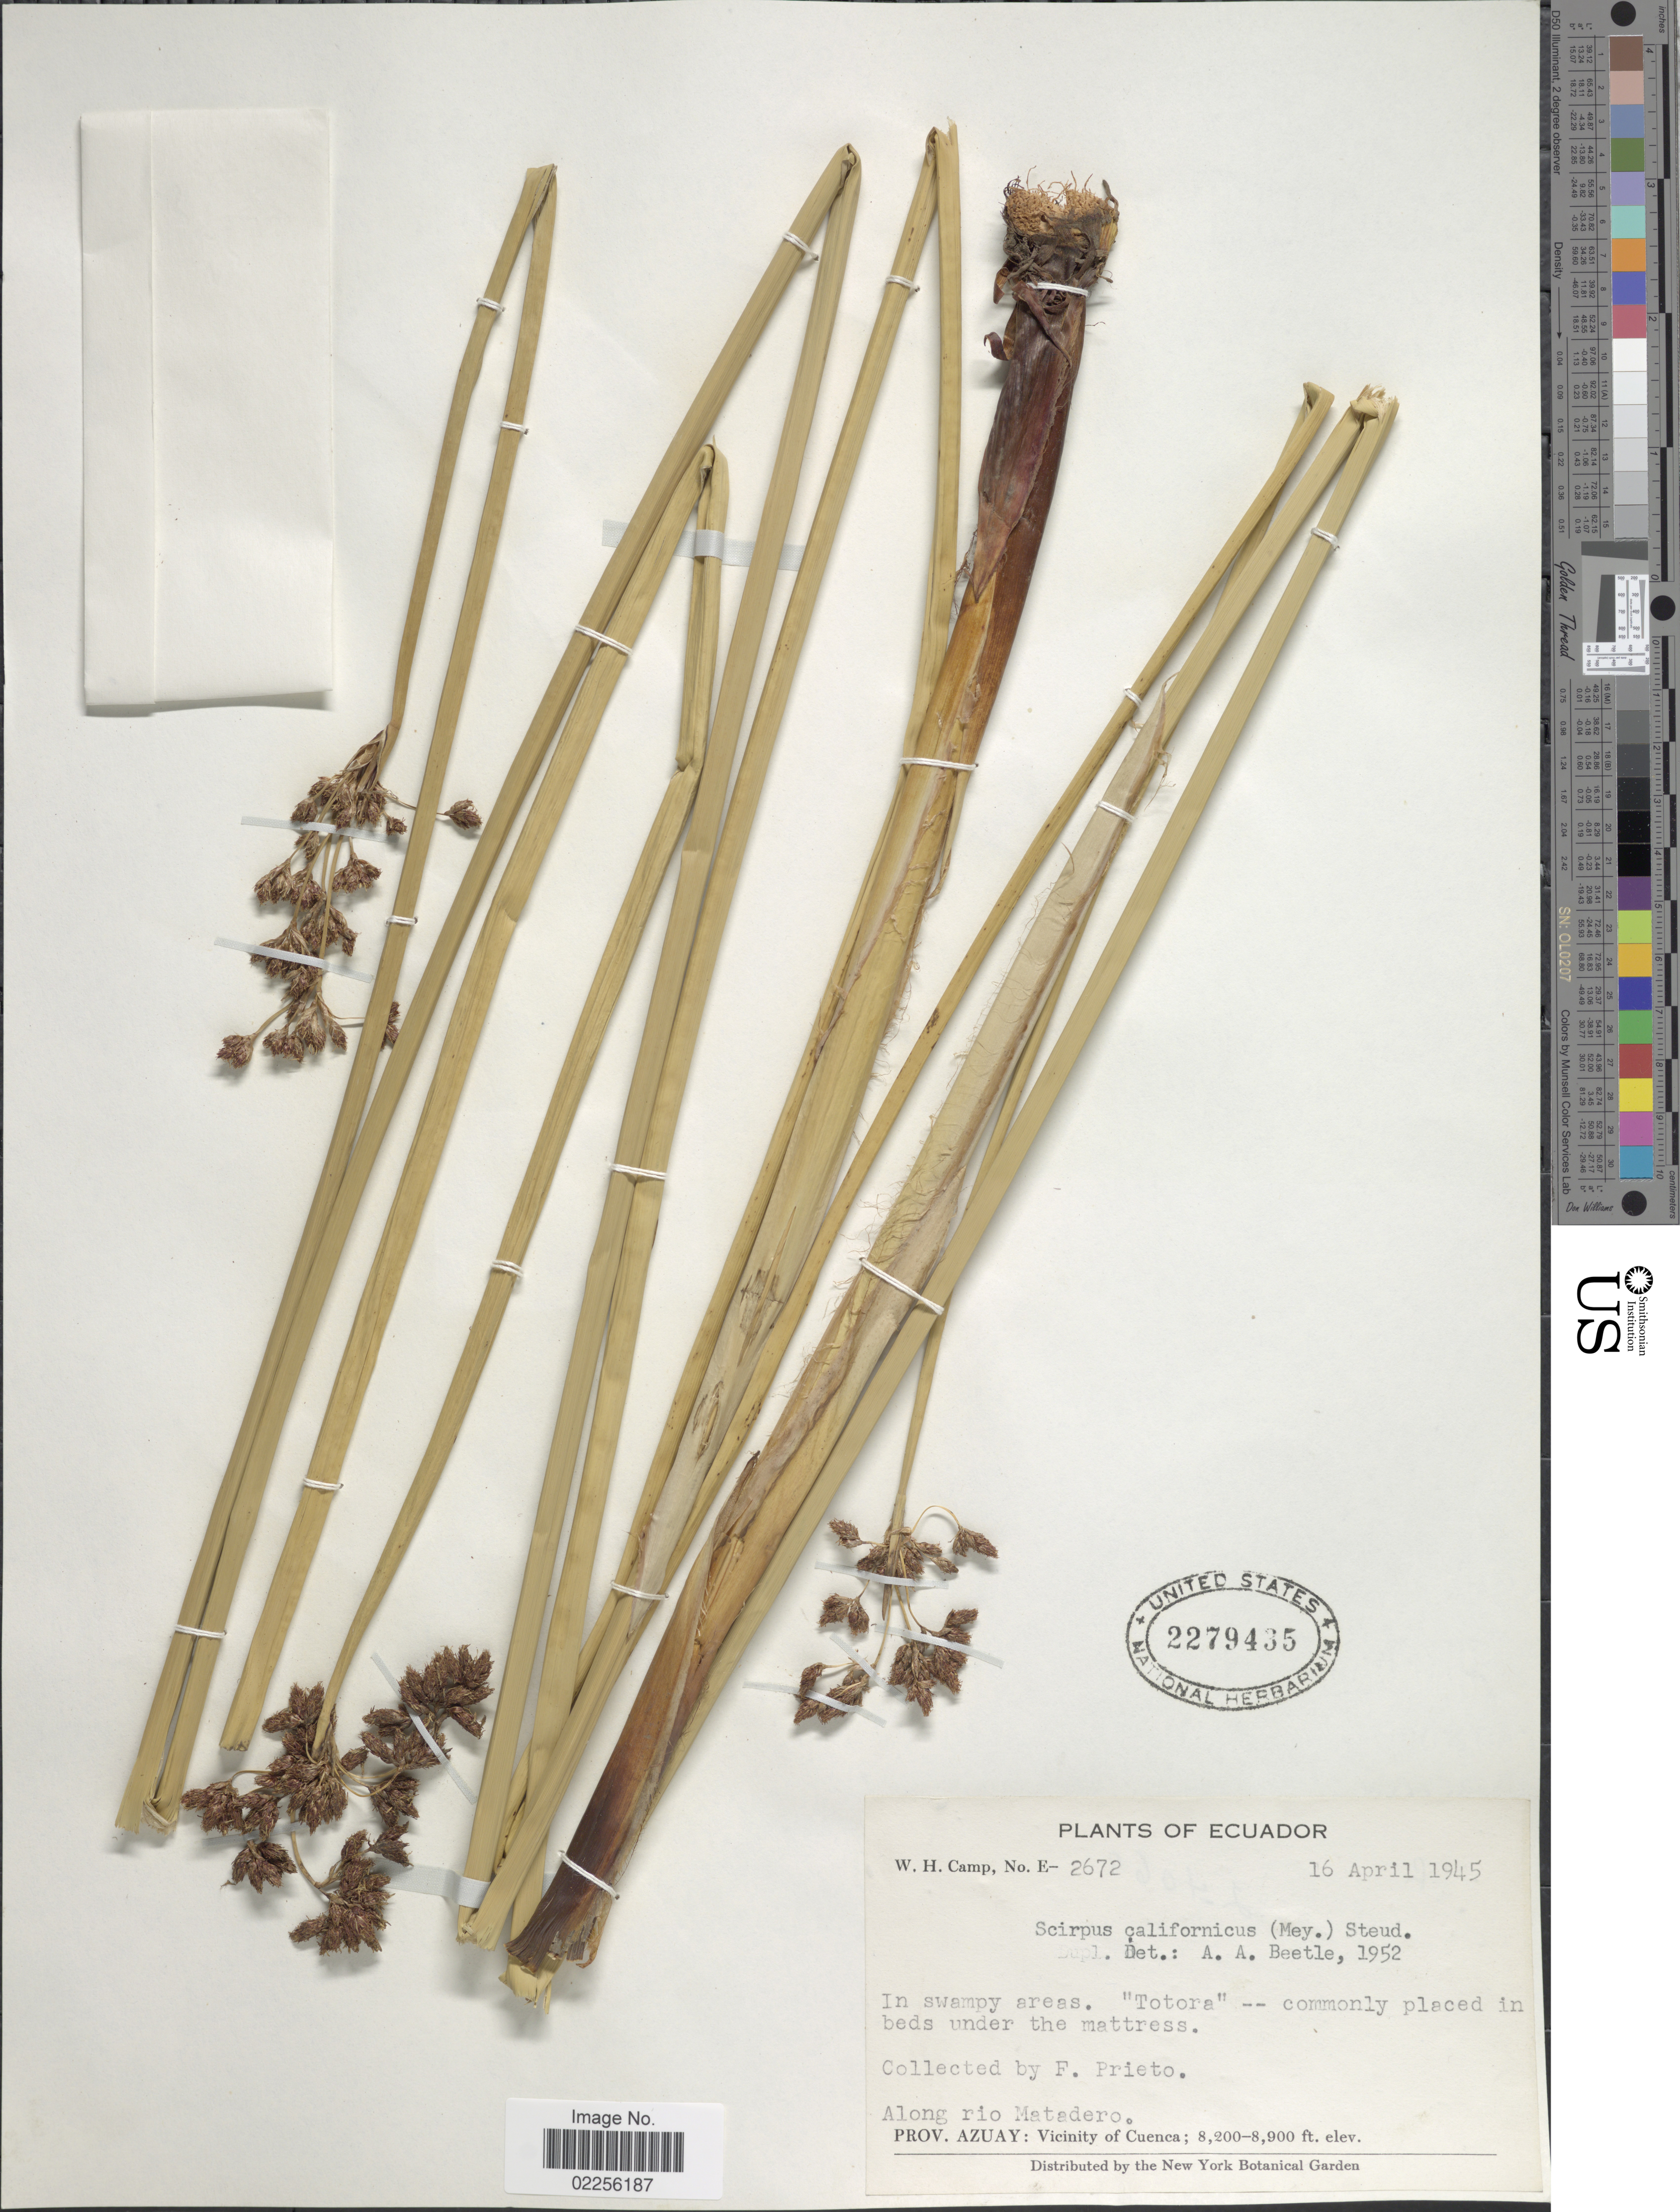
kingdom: Plantae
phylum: Tracheophyta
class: Liliopsida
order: Poales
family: Cyperaceae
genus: Schoenoplectus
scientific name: Schoenoplectus californicus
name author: (C.A. Mey.) Soják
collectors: F. Prieto & W. H. Camp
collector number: E-2672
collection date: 1945-04-16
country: Ecuador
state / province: Azuay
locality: Along rio Matadero, Vicinity of Cuenca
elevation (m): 2499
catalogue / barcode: US 2279435